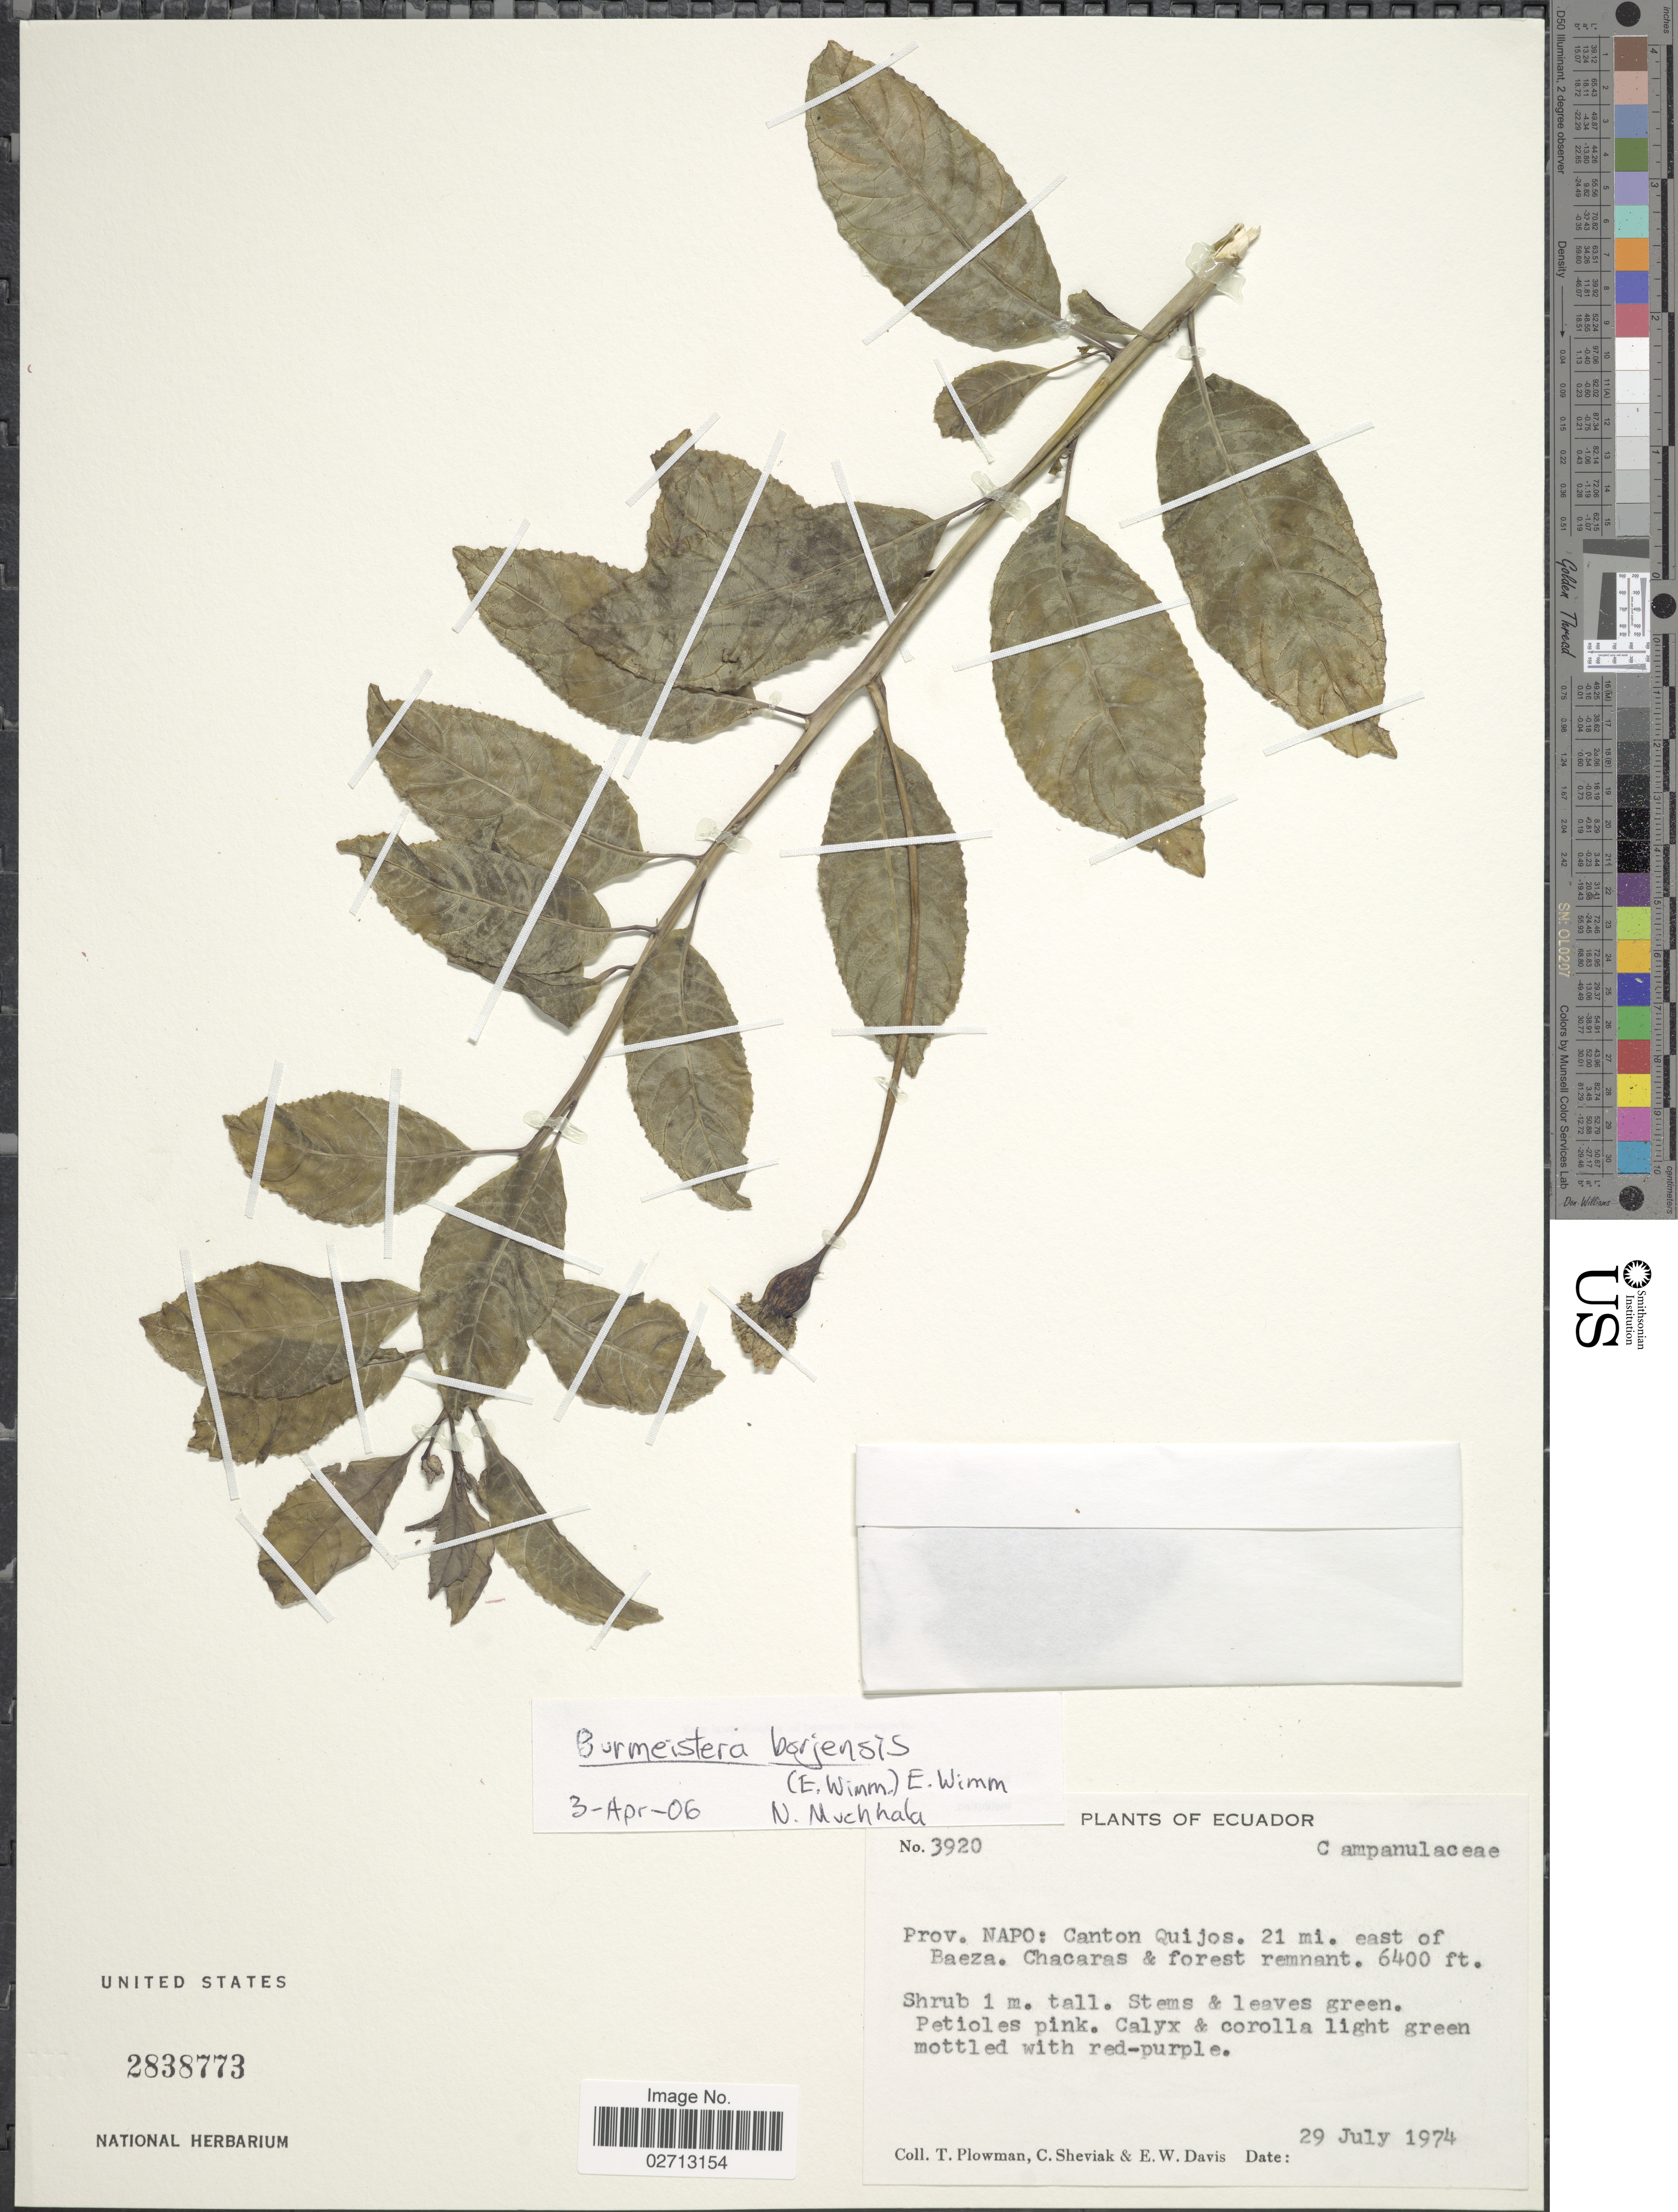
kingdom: Plantae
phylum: Tracheophyta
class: Magnoliopsida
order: Asterales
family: Campanulaceae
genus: Burmeistera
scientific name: Burmeistera borjensis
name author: Jeppesen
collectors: T. Plowman, C. J. Sheviak & E. W. Davis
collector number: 3920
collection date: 1974-07-29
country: Ecuador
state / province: Napo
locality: Canton Quijos. 21 mi. east of Baeza.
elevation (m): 1951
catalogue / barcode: US 2838773